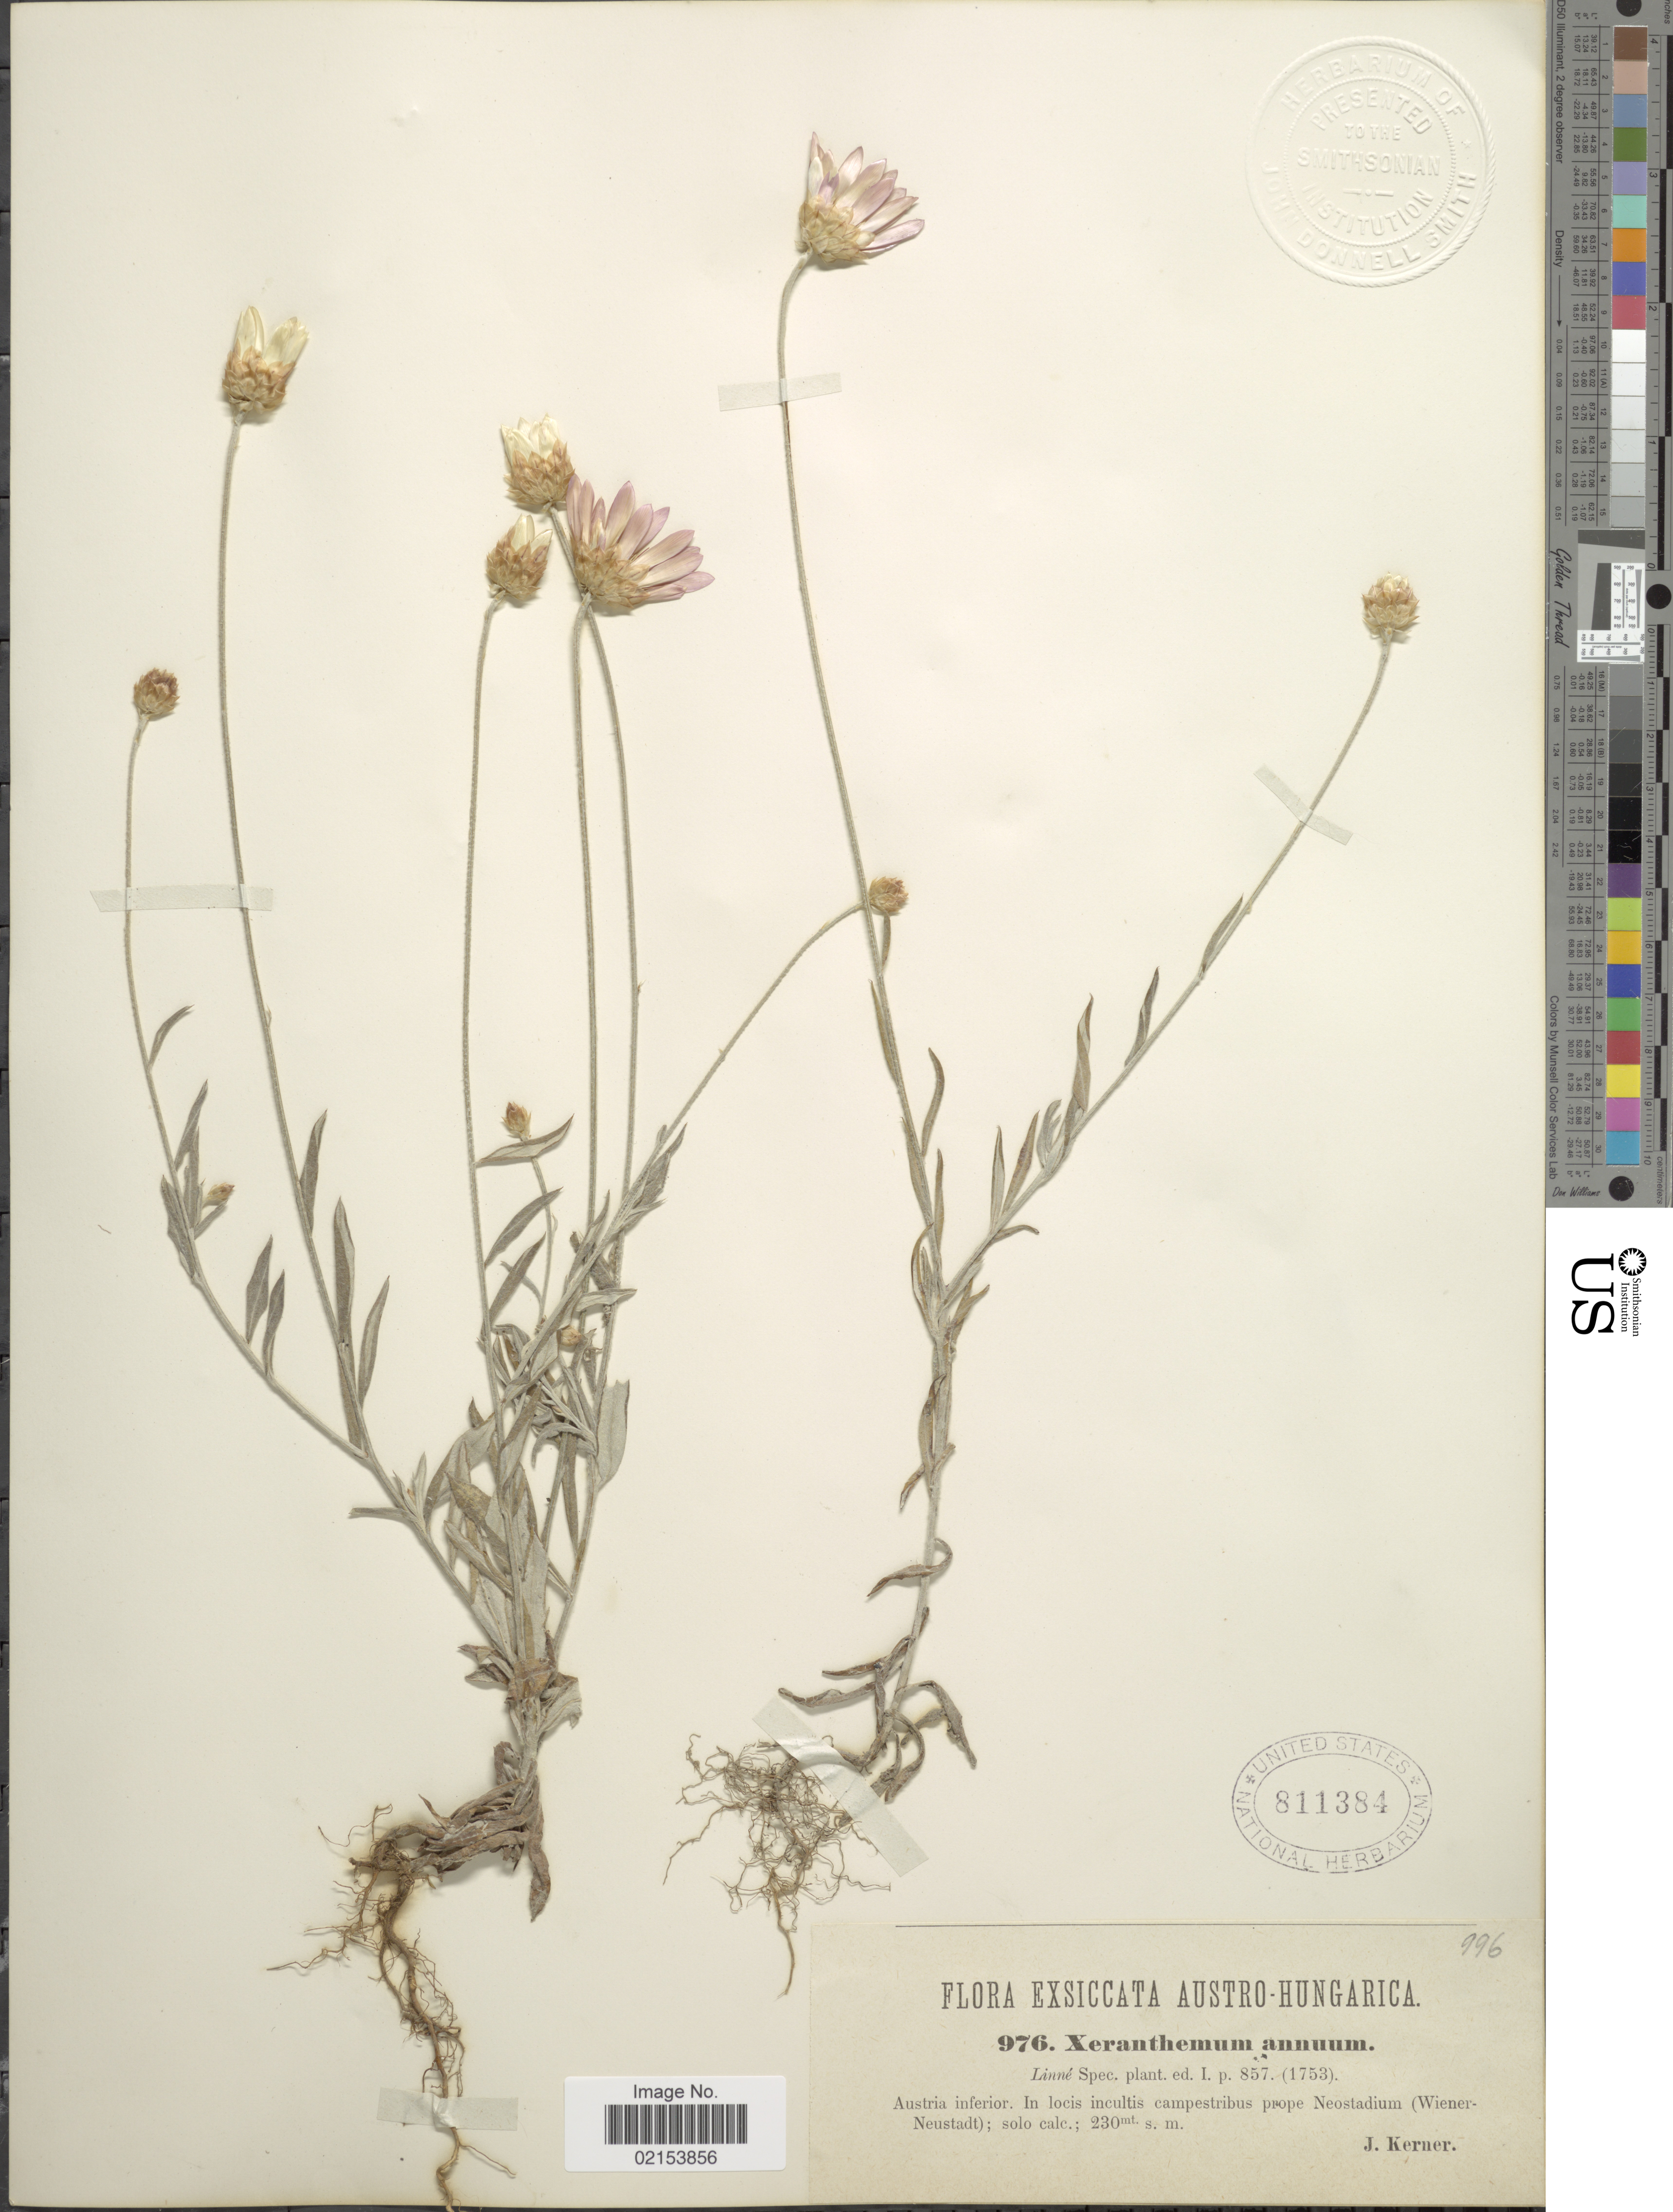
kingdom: Plantae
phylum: Tracheophyta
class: Magnoliopsida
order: Asterales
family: Asteraceae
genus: Xeranthemum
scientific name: Xeranthemum annuum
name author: L.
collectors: J. Kerner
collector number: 976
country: Austria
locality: Prope Neostadium (Wiener-Neustadt)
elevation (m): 230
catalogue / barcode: US 811384